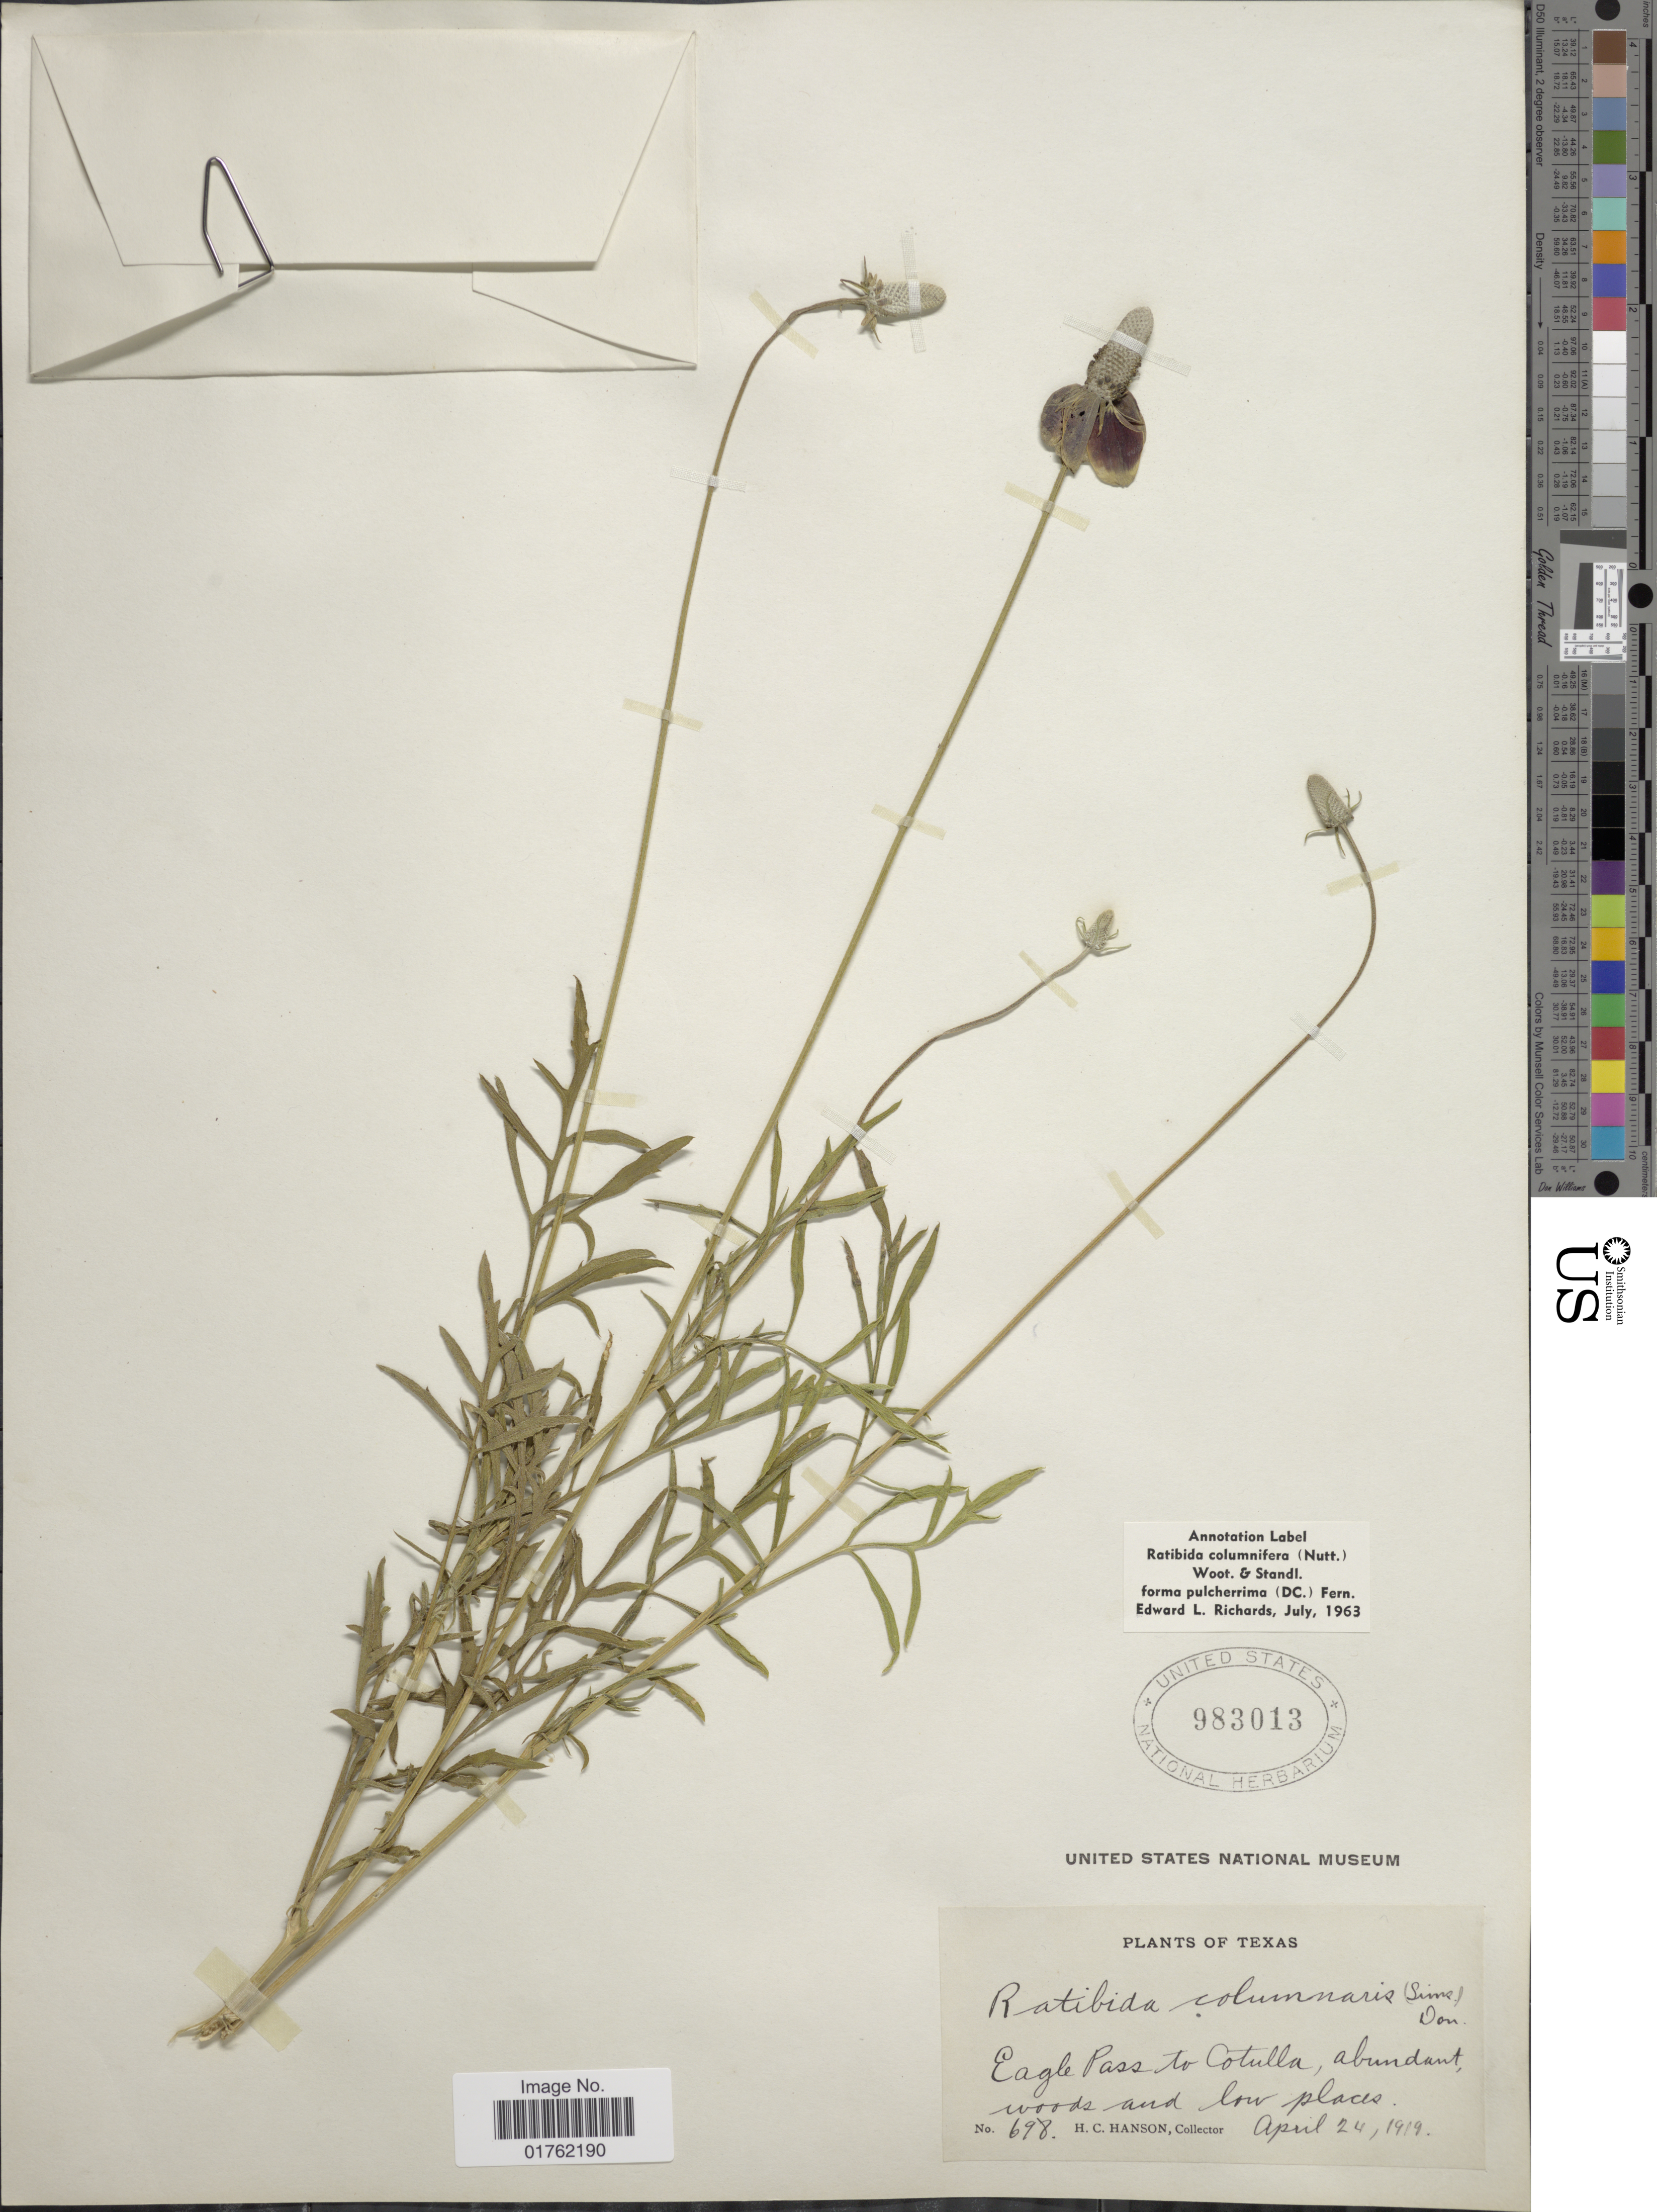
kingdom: Plantae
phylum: Tracheophyta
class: Magnoliopsida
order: Asterales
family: Asteraceae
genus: Ratibida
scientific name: Ratibida columnaris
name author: (Pursh) D. Don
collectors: H. Hanson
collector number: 698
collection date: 1919-04-24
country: United States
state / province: Texas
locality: Eagle Pass to Cotulla, abundant woods and low places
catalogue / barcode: US 983013